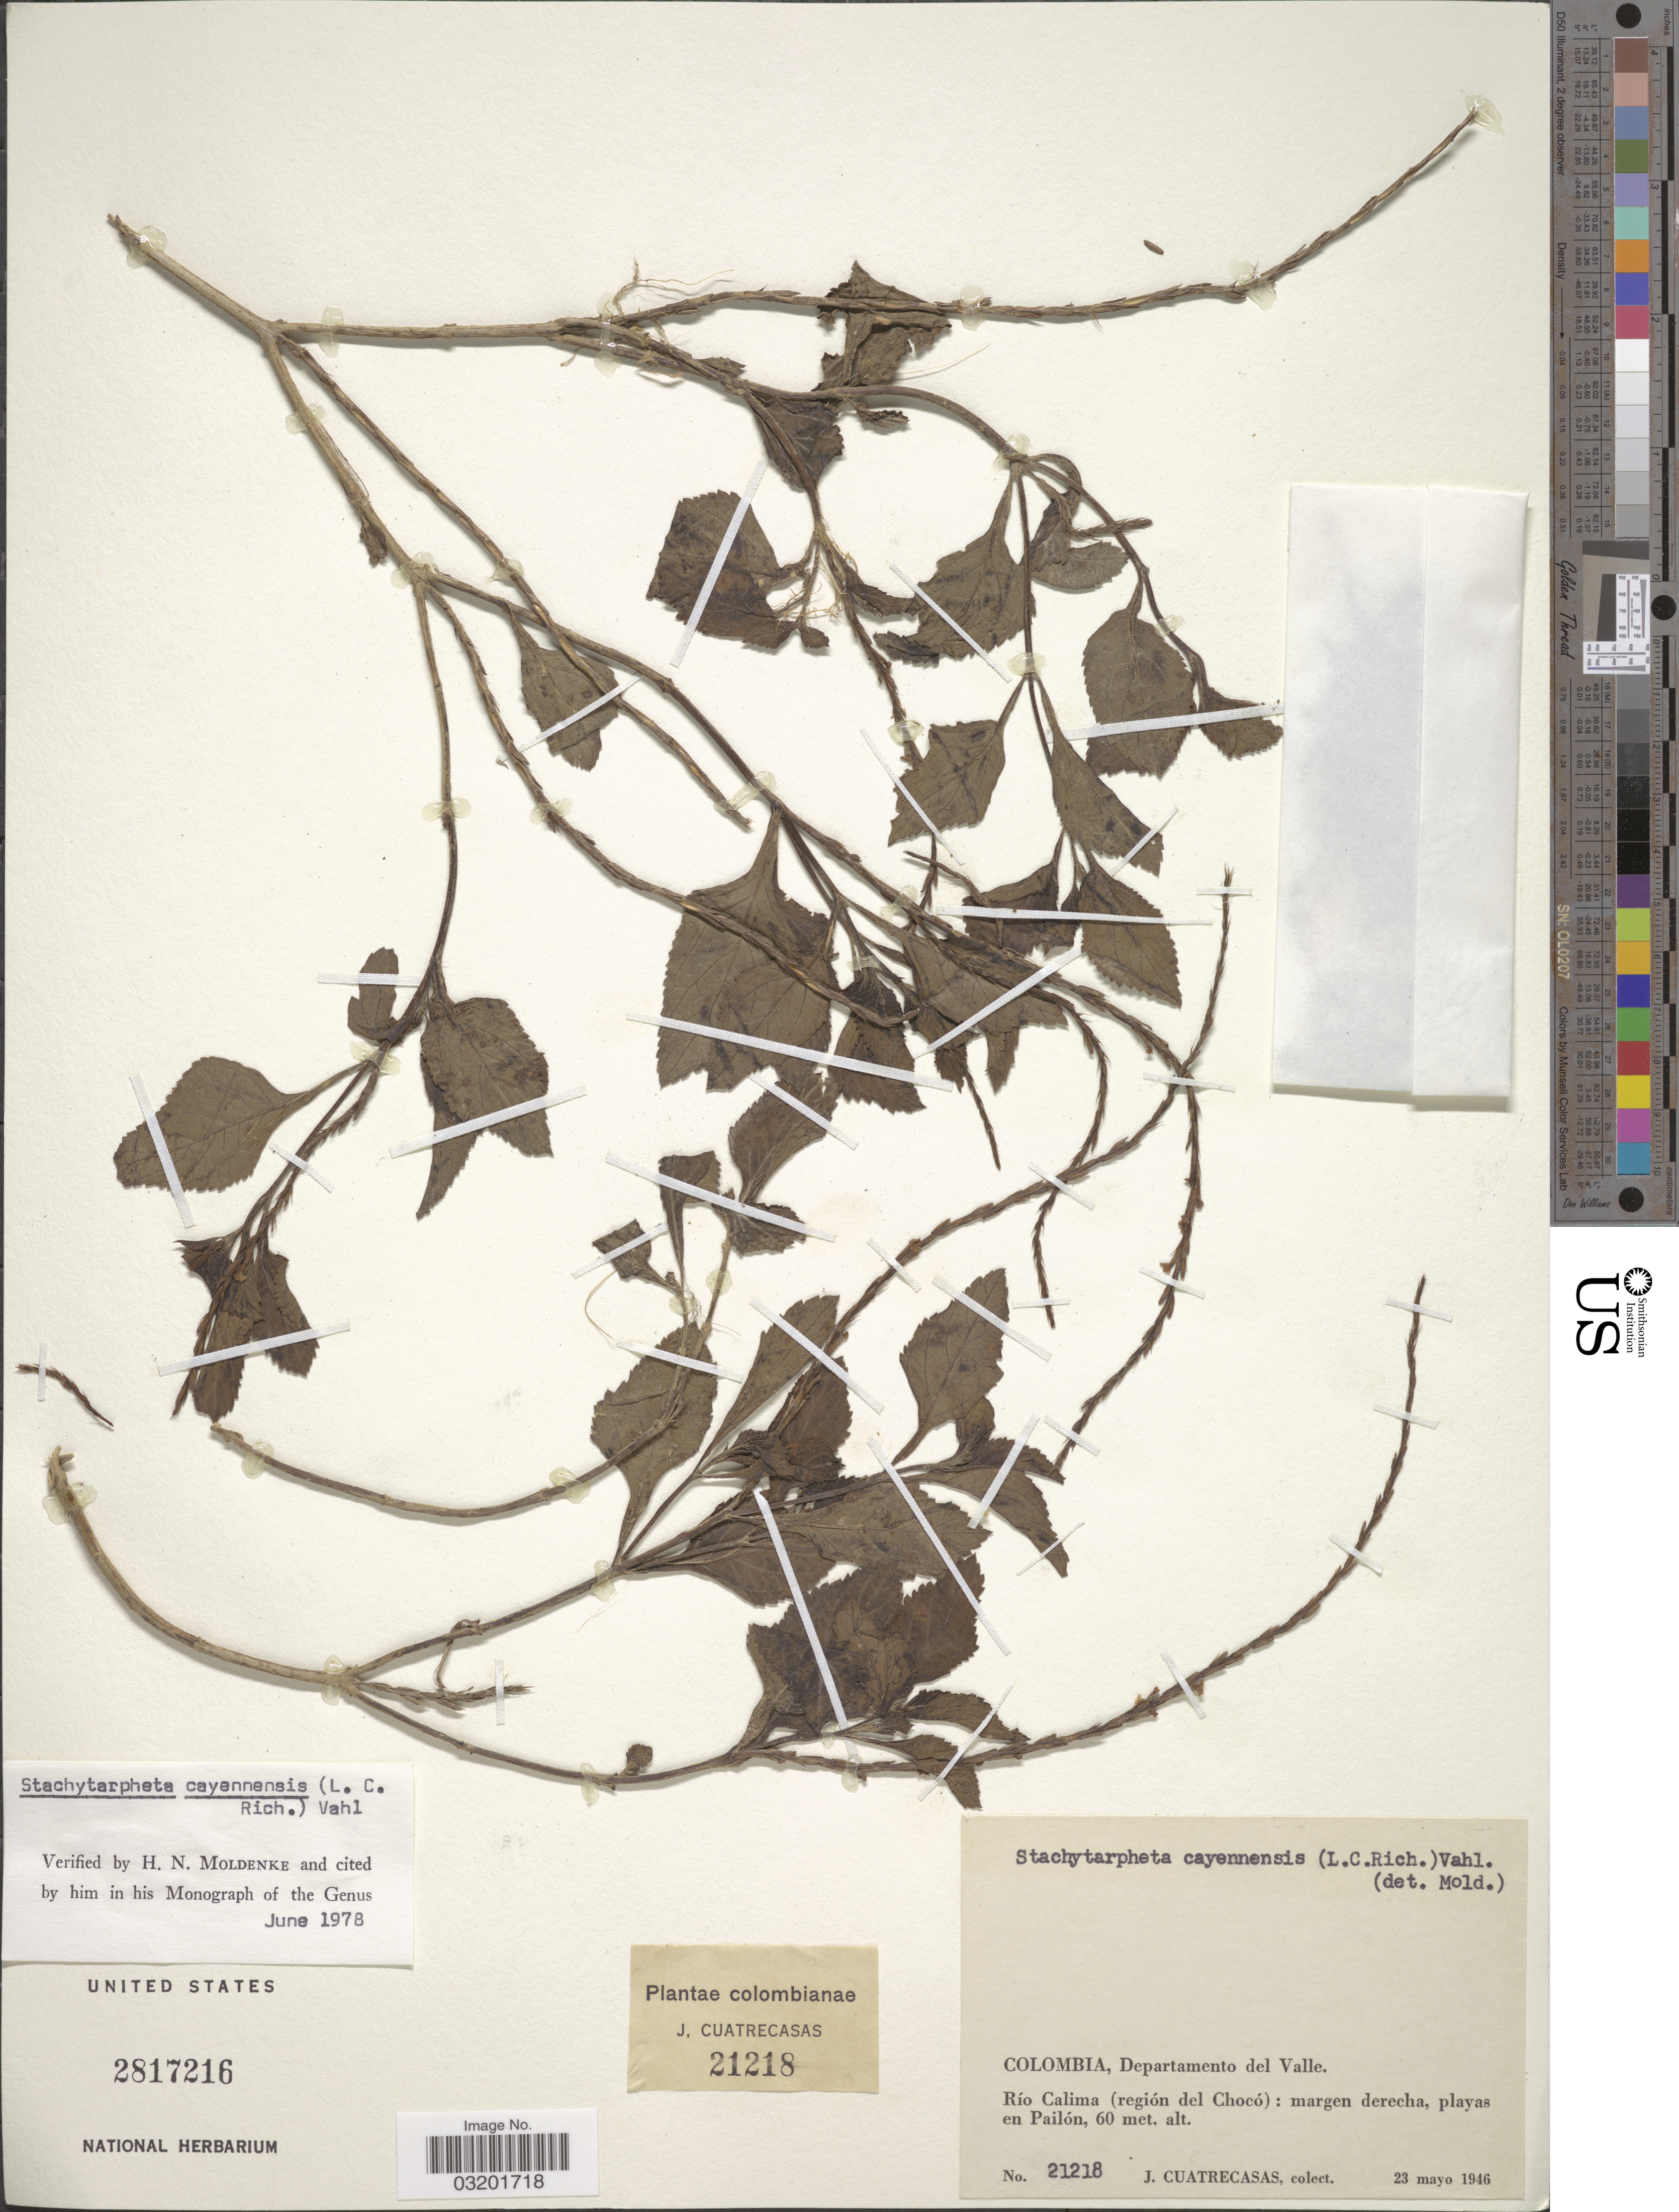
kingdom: Plantae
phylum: Tracheophyta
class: Magnoliopsida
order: Lamiales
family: Verbenaceae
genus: Stachytarpheta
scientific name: Stachytarpheta cayennensis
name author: (Rich.) Vahl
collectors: J. Cuatrecasas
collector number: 21218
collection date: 1946-05-23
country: Colombia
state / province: Valle del Cauca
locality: Departamento del Valle. Río Calima (región del Chocó): margen derecha, playas en Pailón.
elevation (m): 60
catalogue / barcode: US 2817216